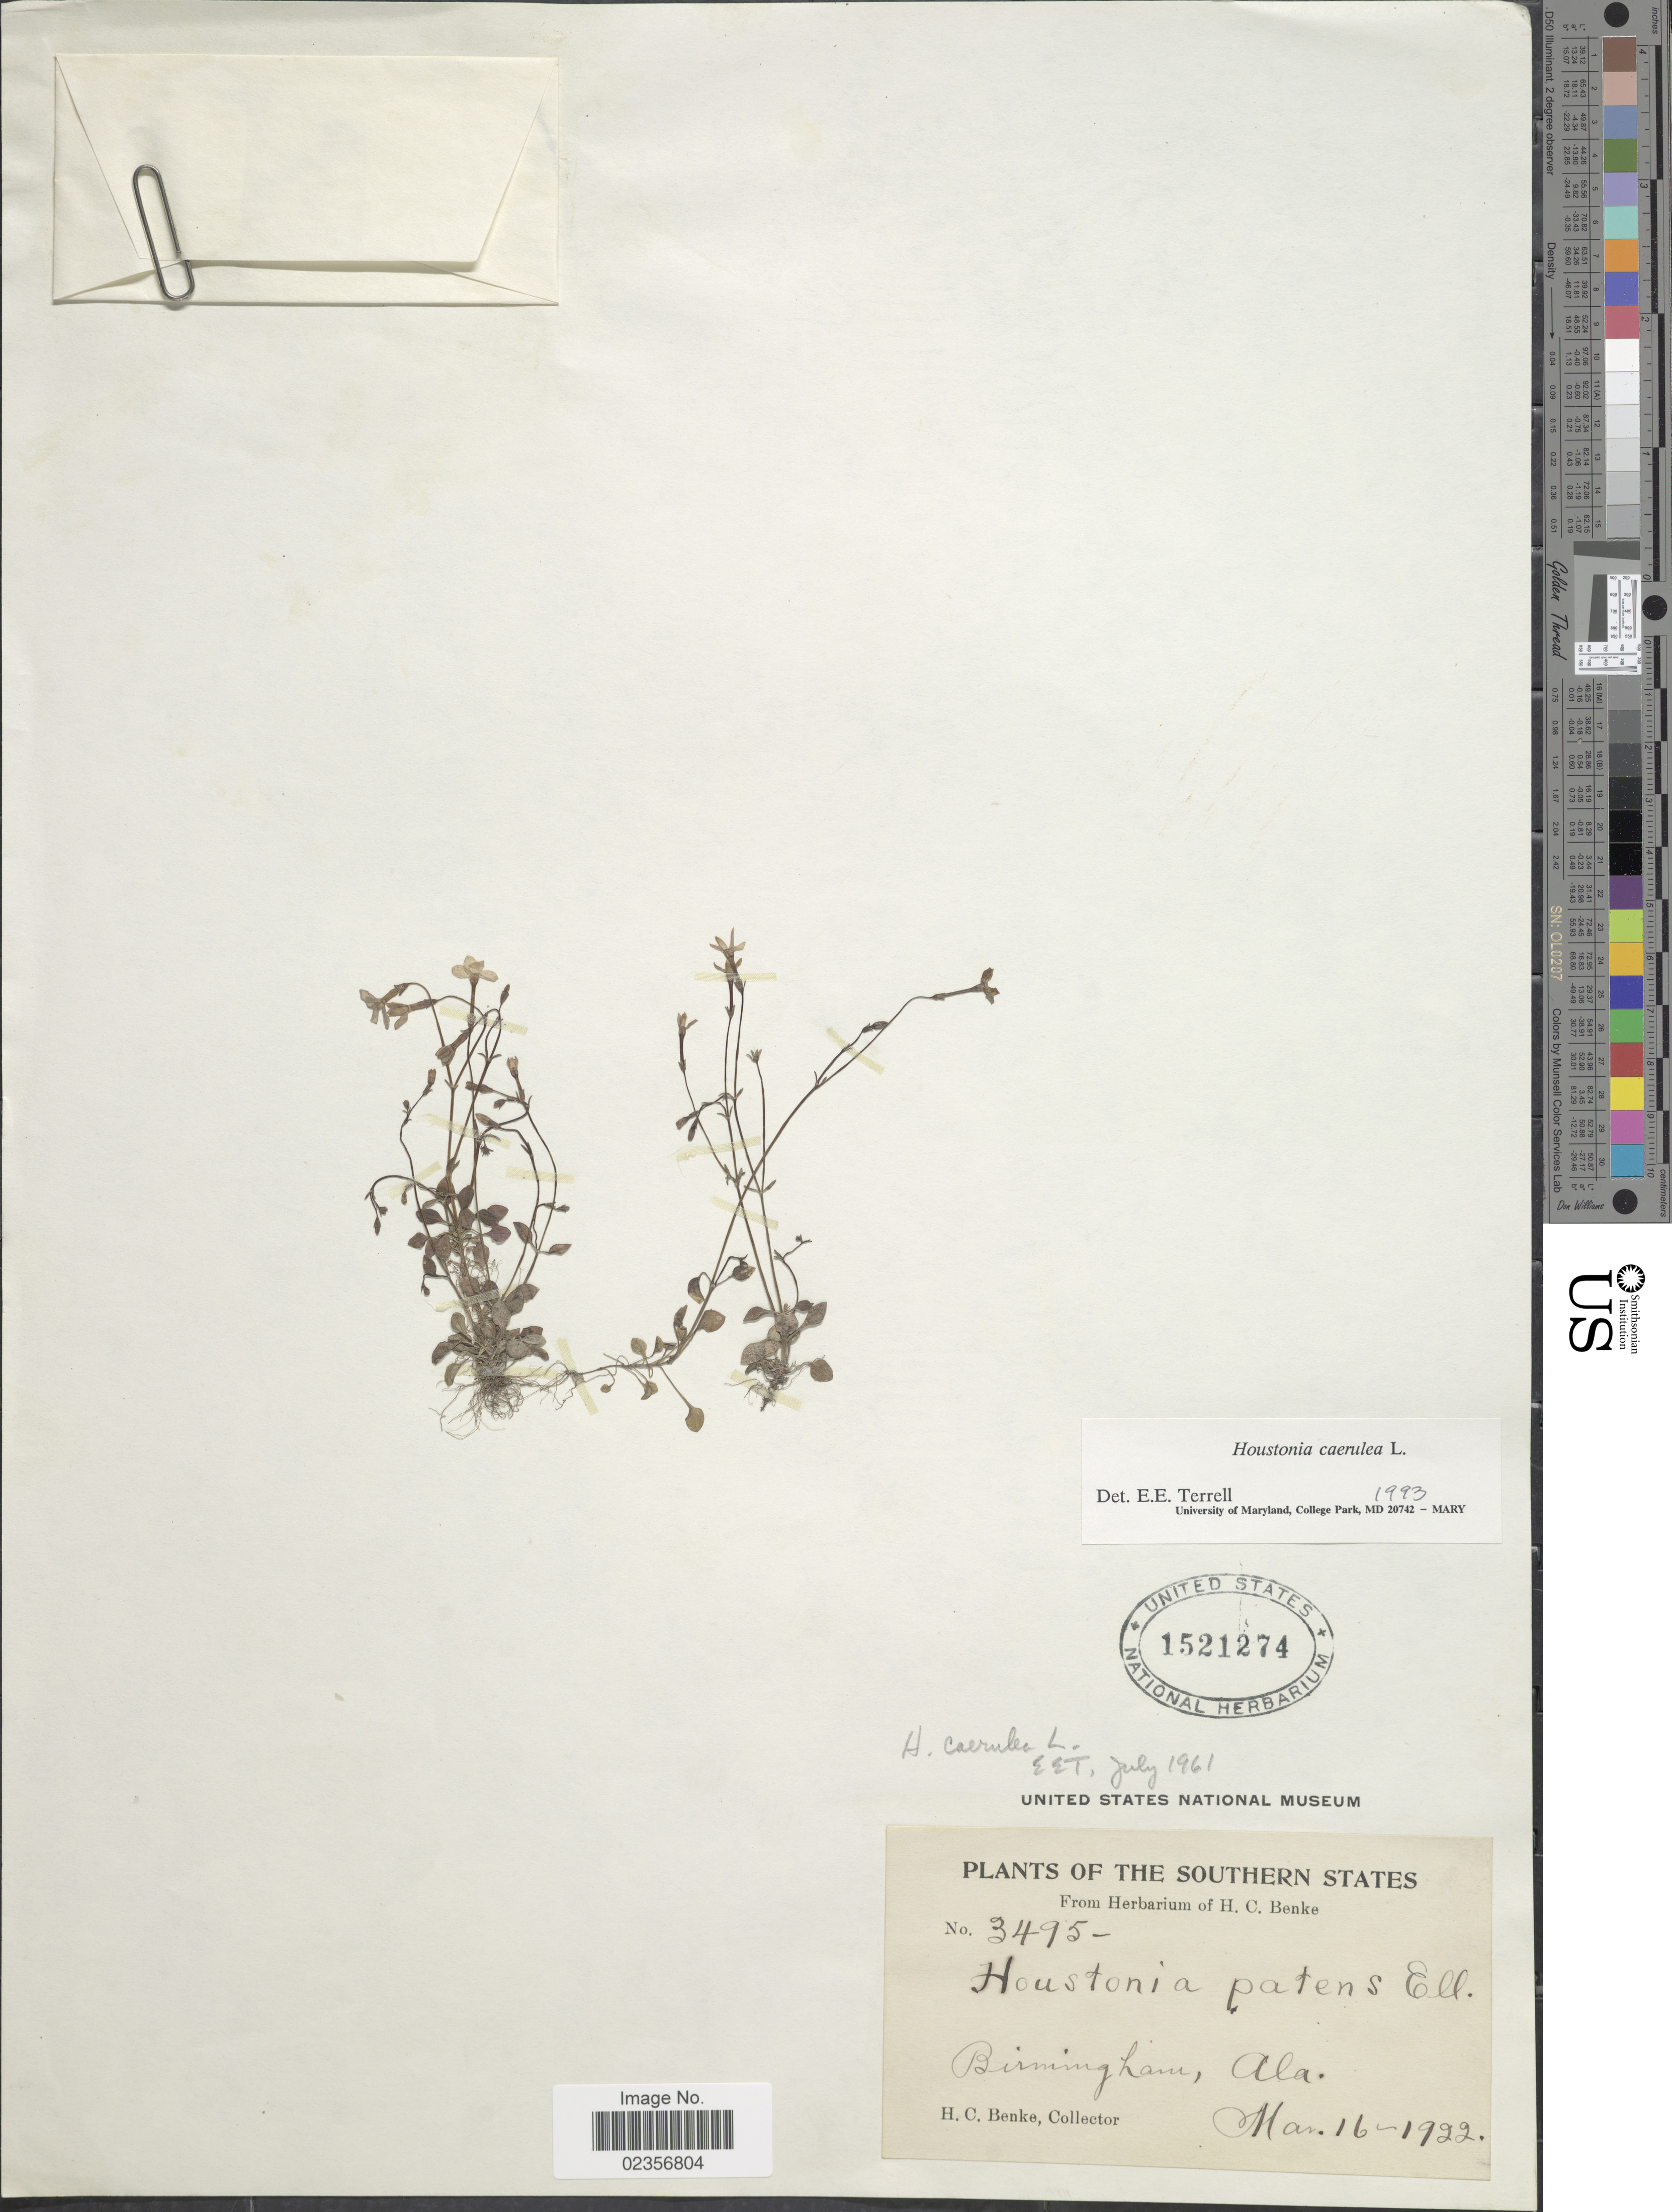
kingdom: Plantae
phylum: Tracheophyta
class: Magnoliopsida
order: Gentianales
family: Rubiaceae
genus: Houstonia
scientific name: Houstonia caerulea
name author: L.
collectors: H. Benke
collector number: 3495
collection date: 1922-03-16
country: United States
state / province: Alabama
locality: Southern States. Birmingham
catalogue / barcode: US 1521274